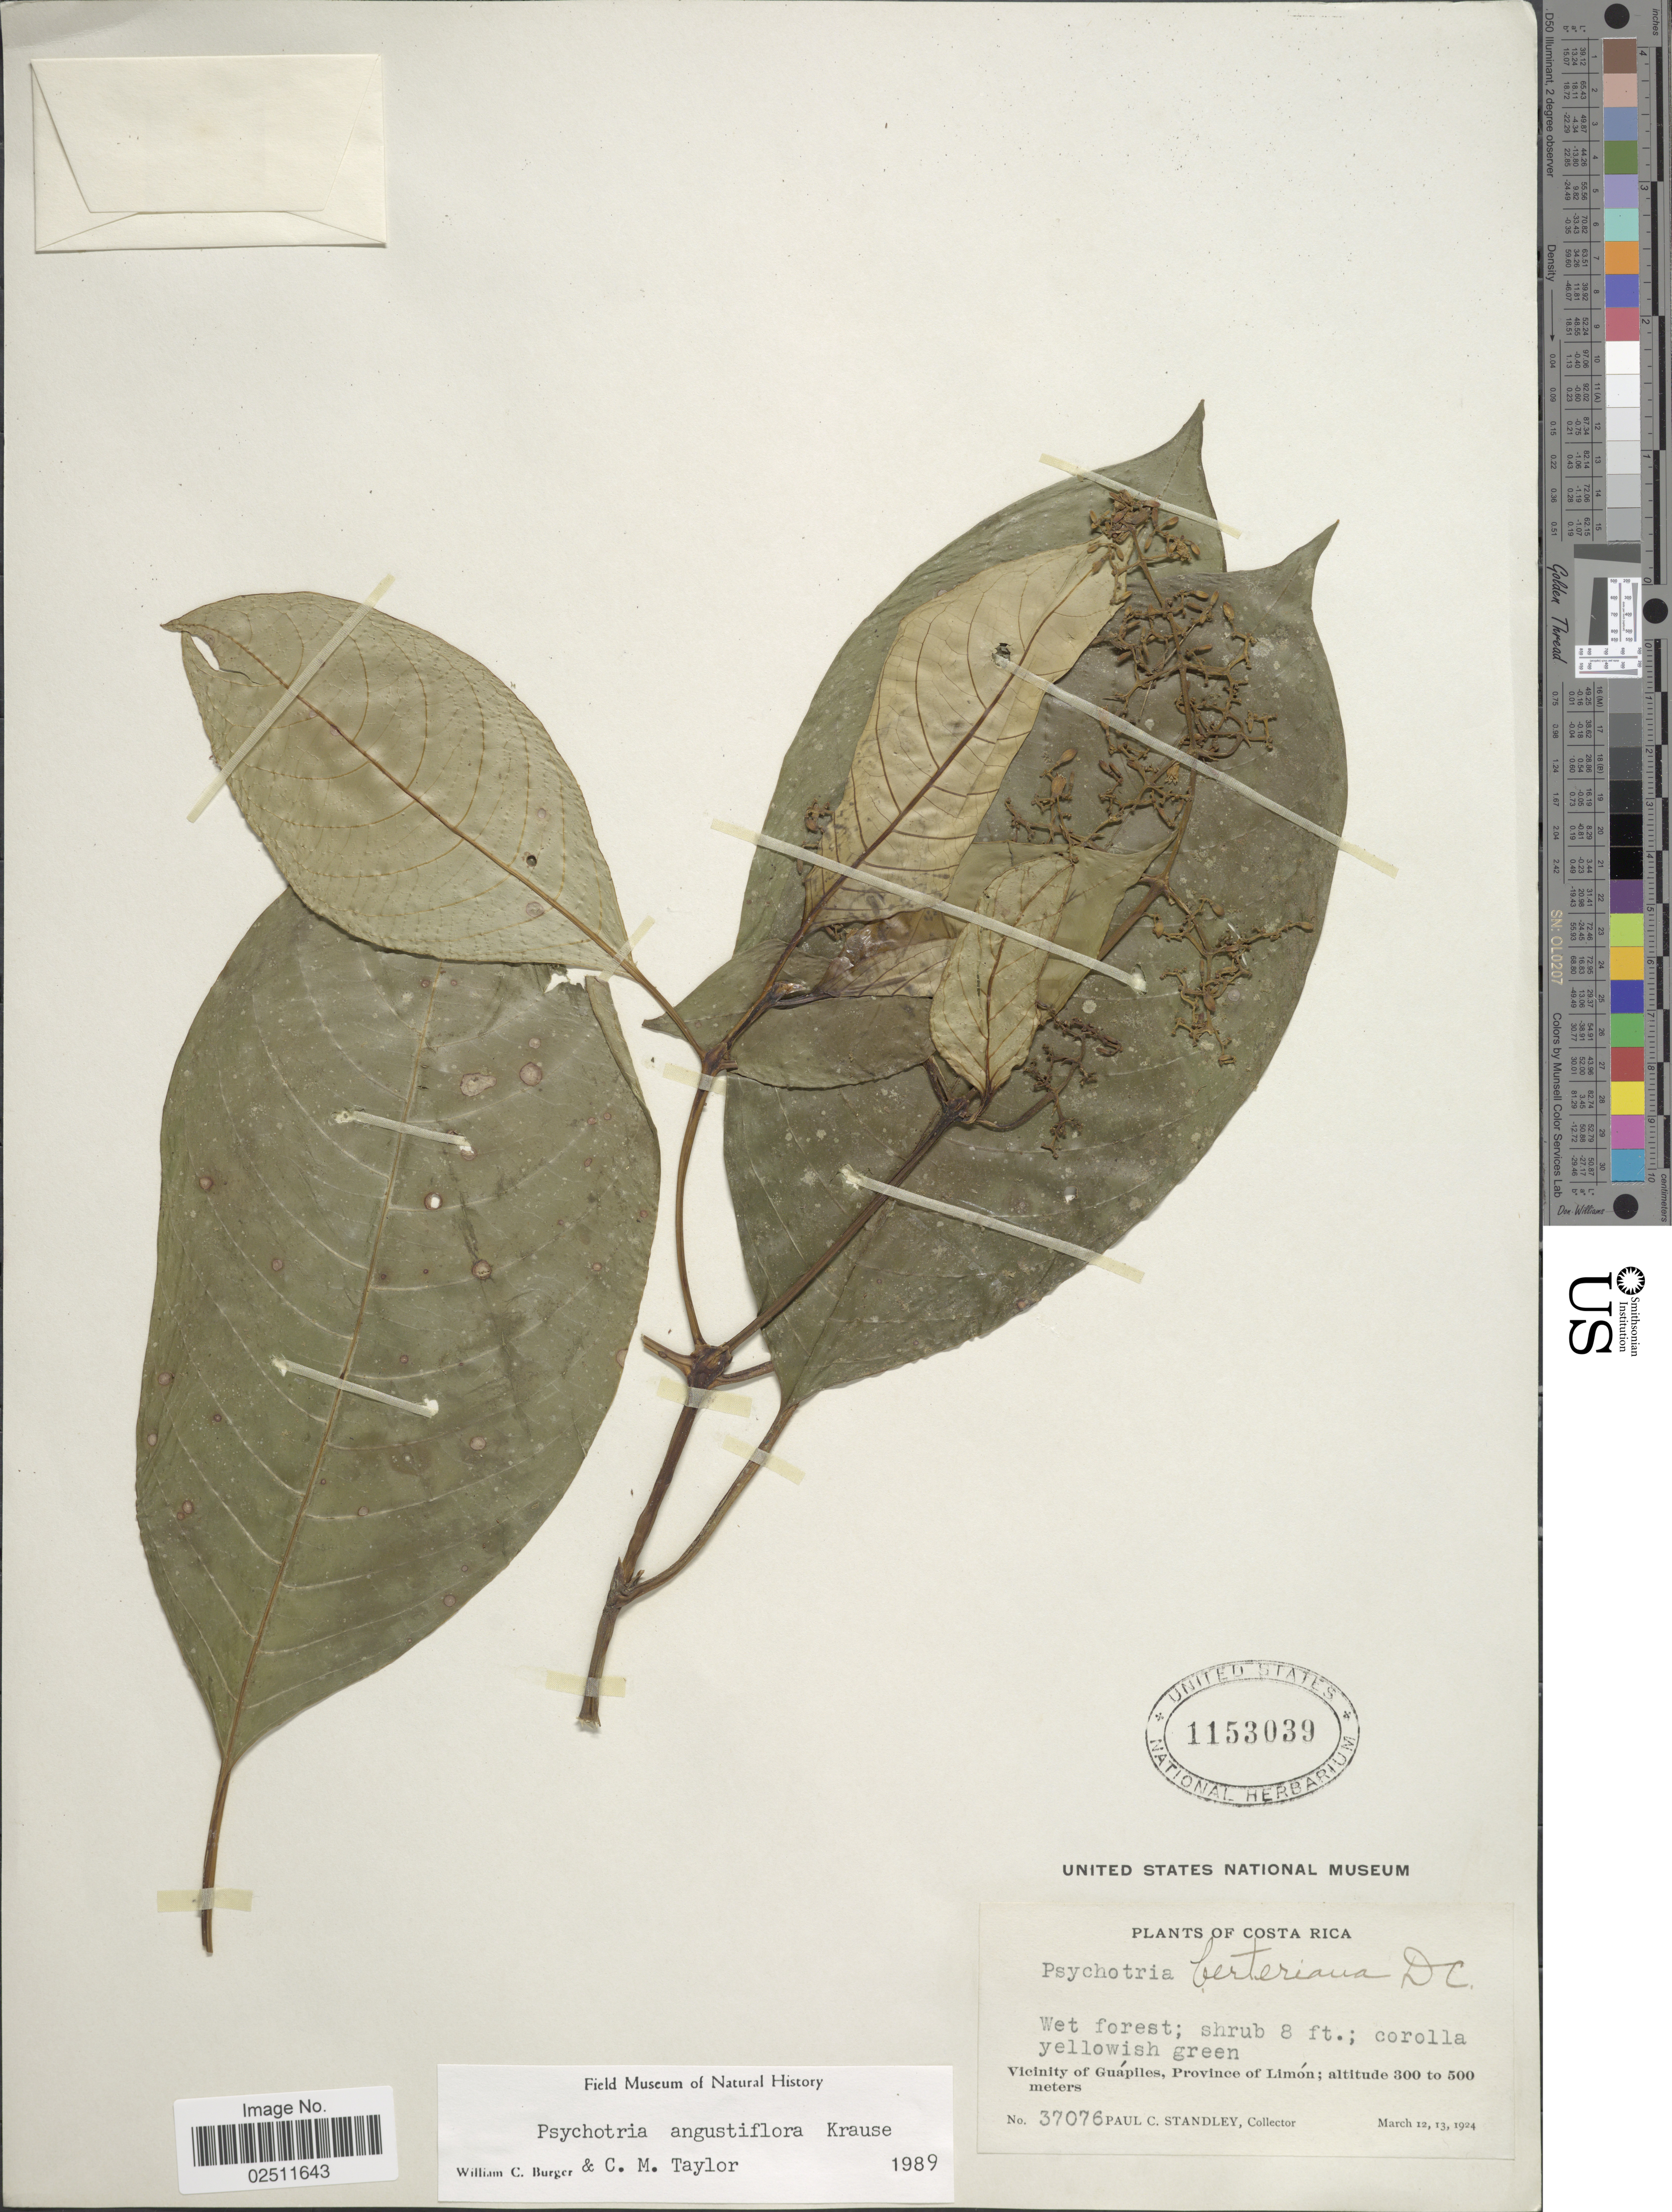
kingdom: Plantae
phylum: Tracheophyta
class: Magnoliopsida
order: Gentianales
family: Rubiaceae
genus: Psychotria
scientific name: Psychotria angustiflora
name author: K. Krause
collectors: P. C. Standley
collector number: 37076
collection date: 1924-03-12/1924-03-13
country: Costa Rica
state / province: Limón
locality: Vicinity of Guápiles.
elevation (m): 300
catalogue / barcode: US 1153039